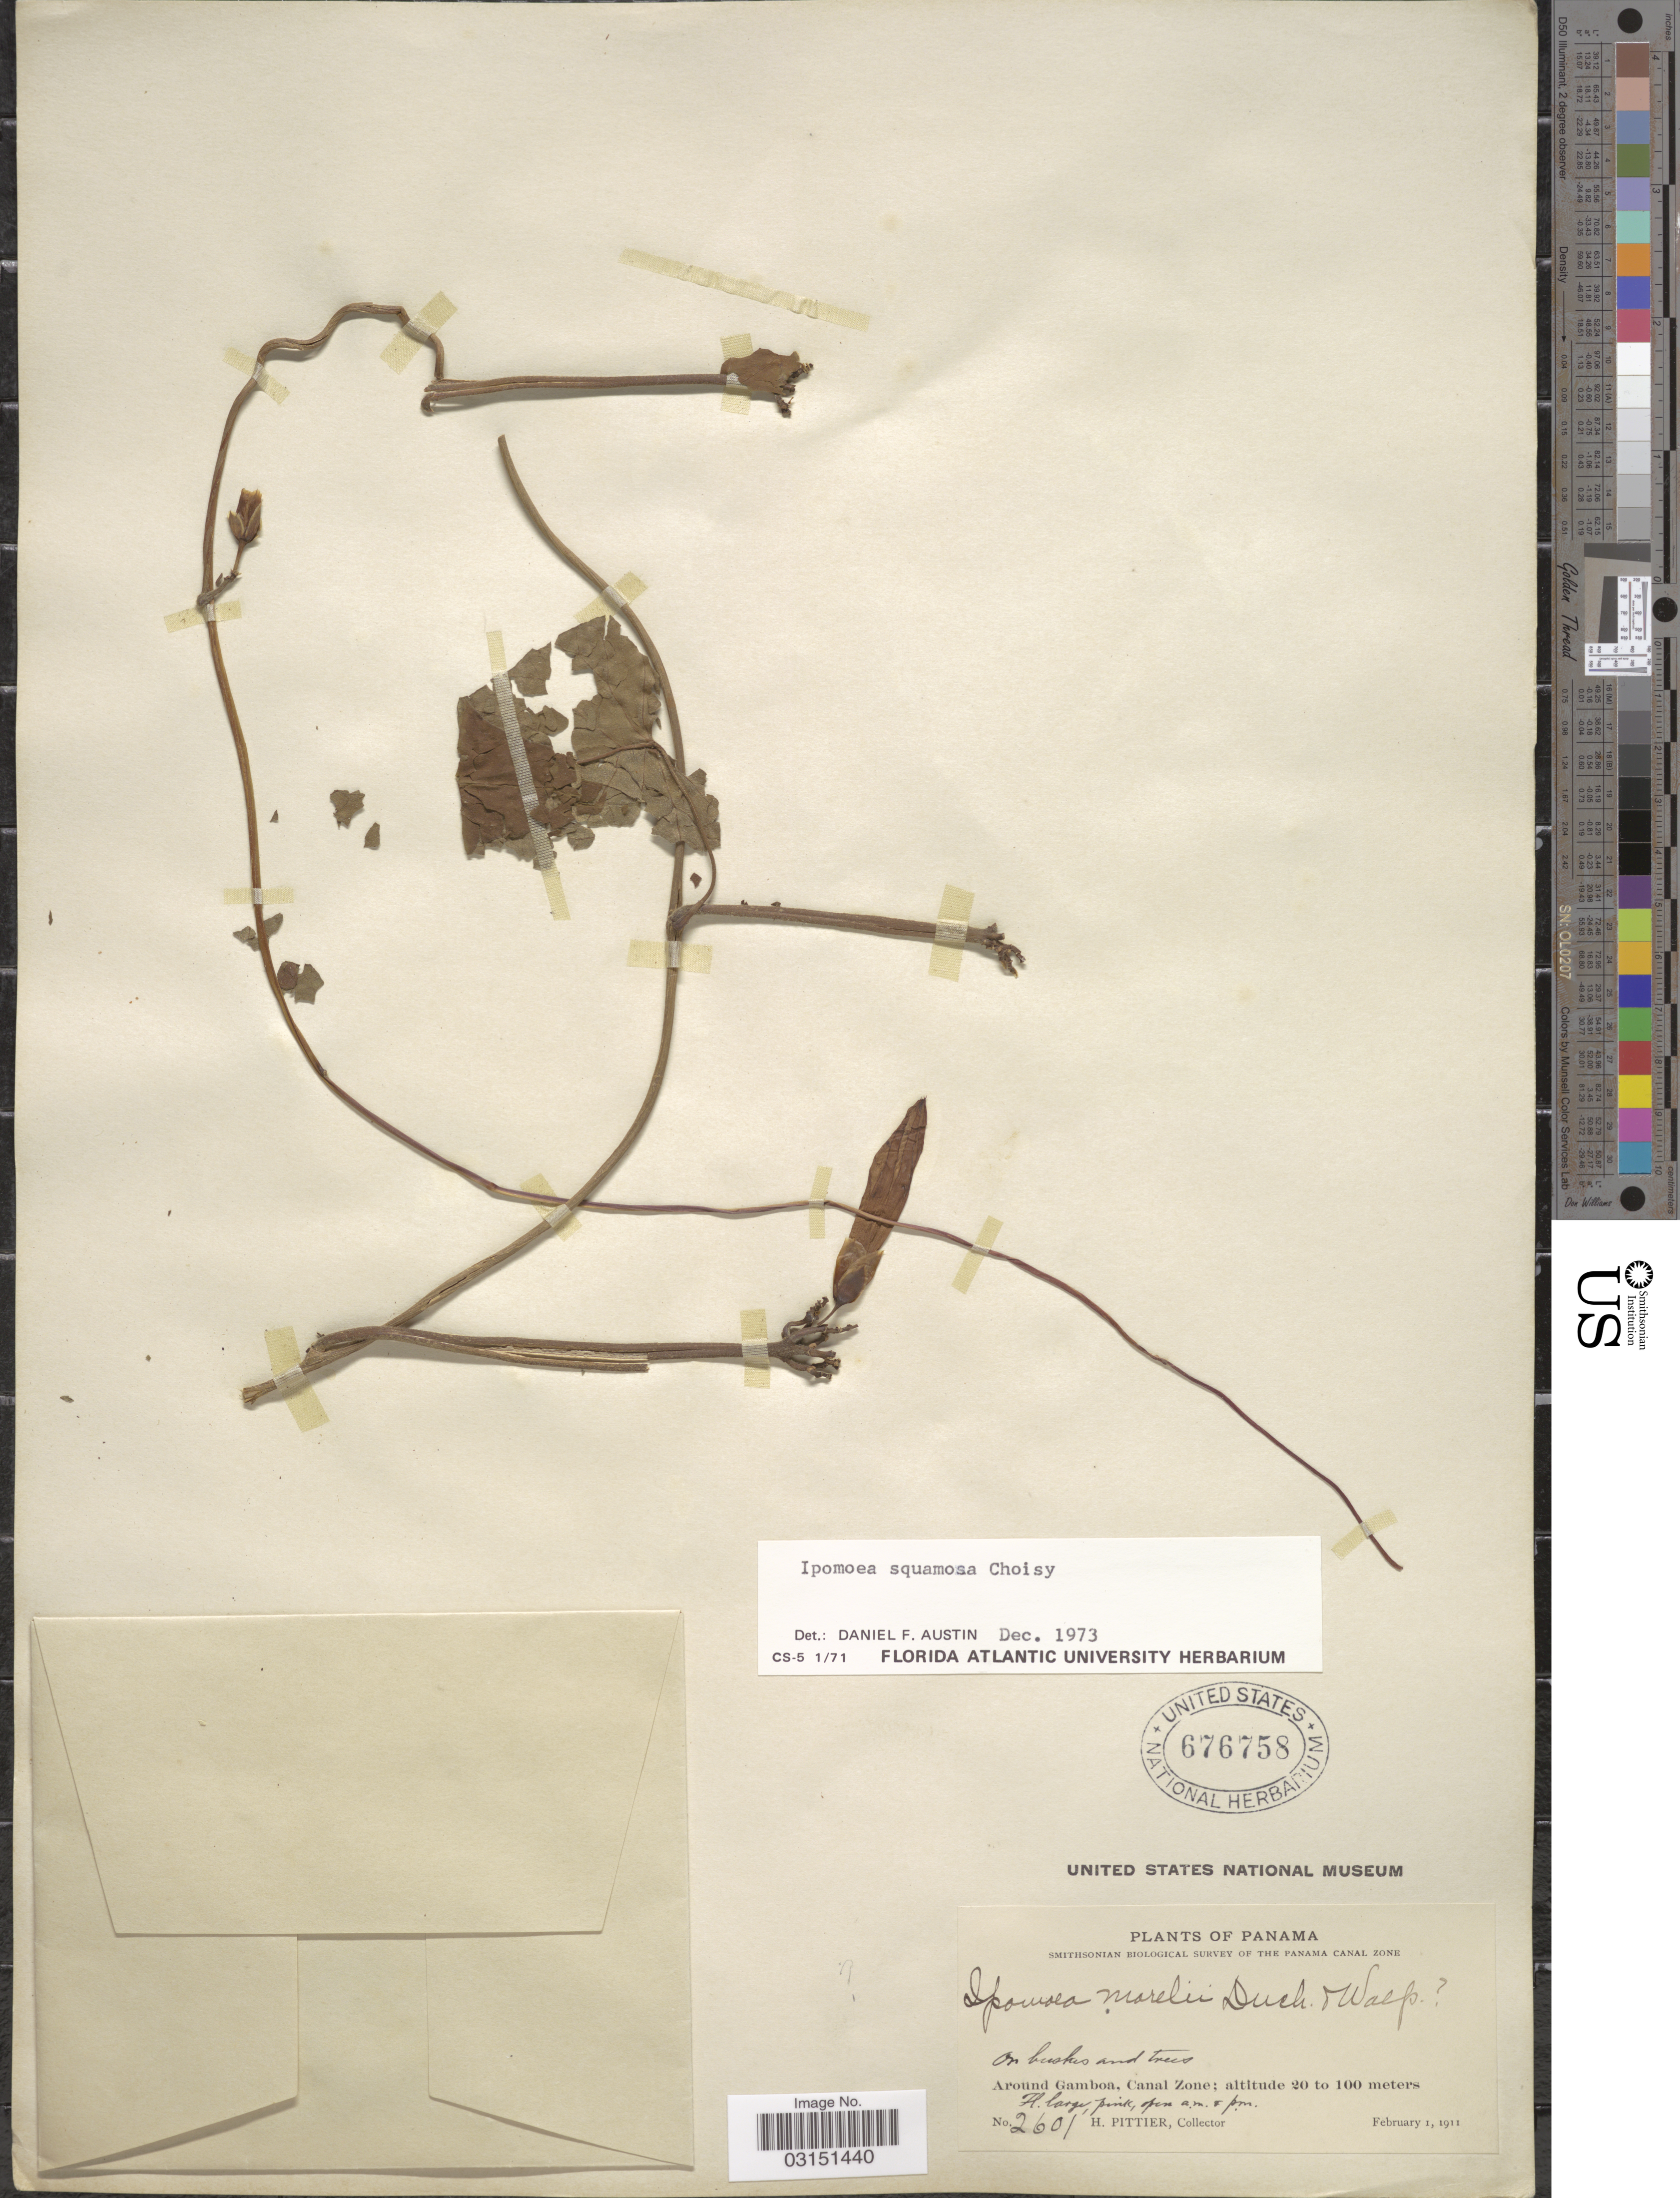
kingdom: Plantae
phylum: Tracheophyta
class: Magnoliopsida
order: Solanales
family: Convolvulaceae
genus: Ipomoea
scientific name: Ipomoea squamosa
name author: Choisy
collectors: H. F. Pittier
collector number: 2601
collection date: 1911-02-01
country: Panama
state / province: Colón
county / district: Canal Zone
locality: Around Gamboa, Canal Zone.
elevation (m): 20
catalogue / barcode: US 676758